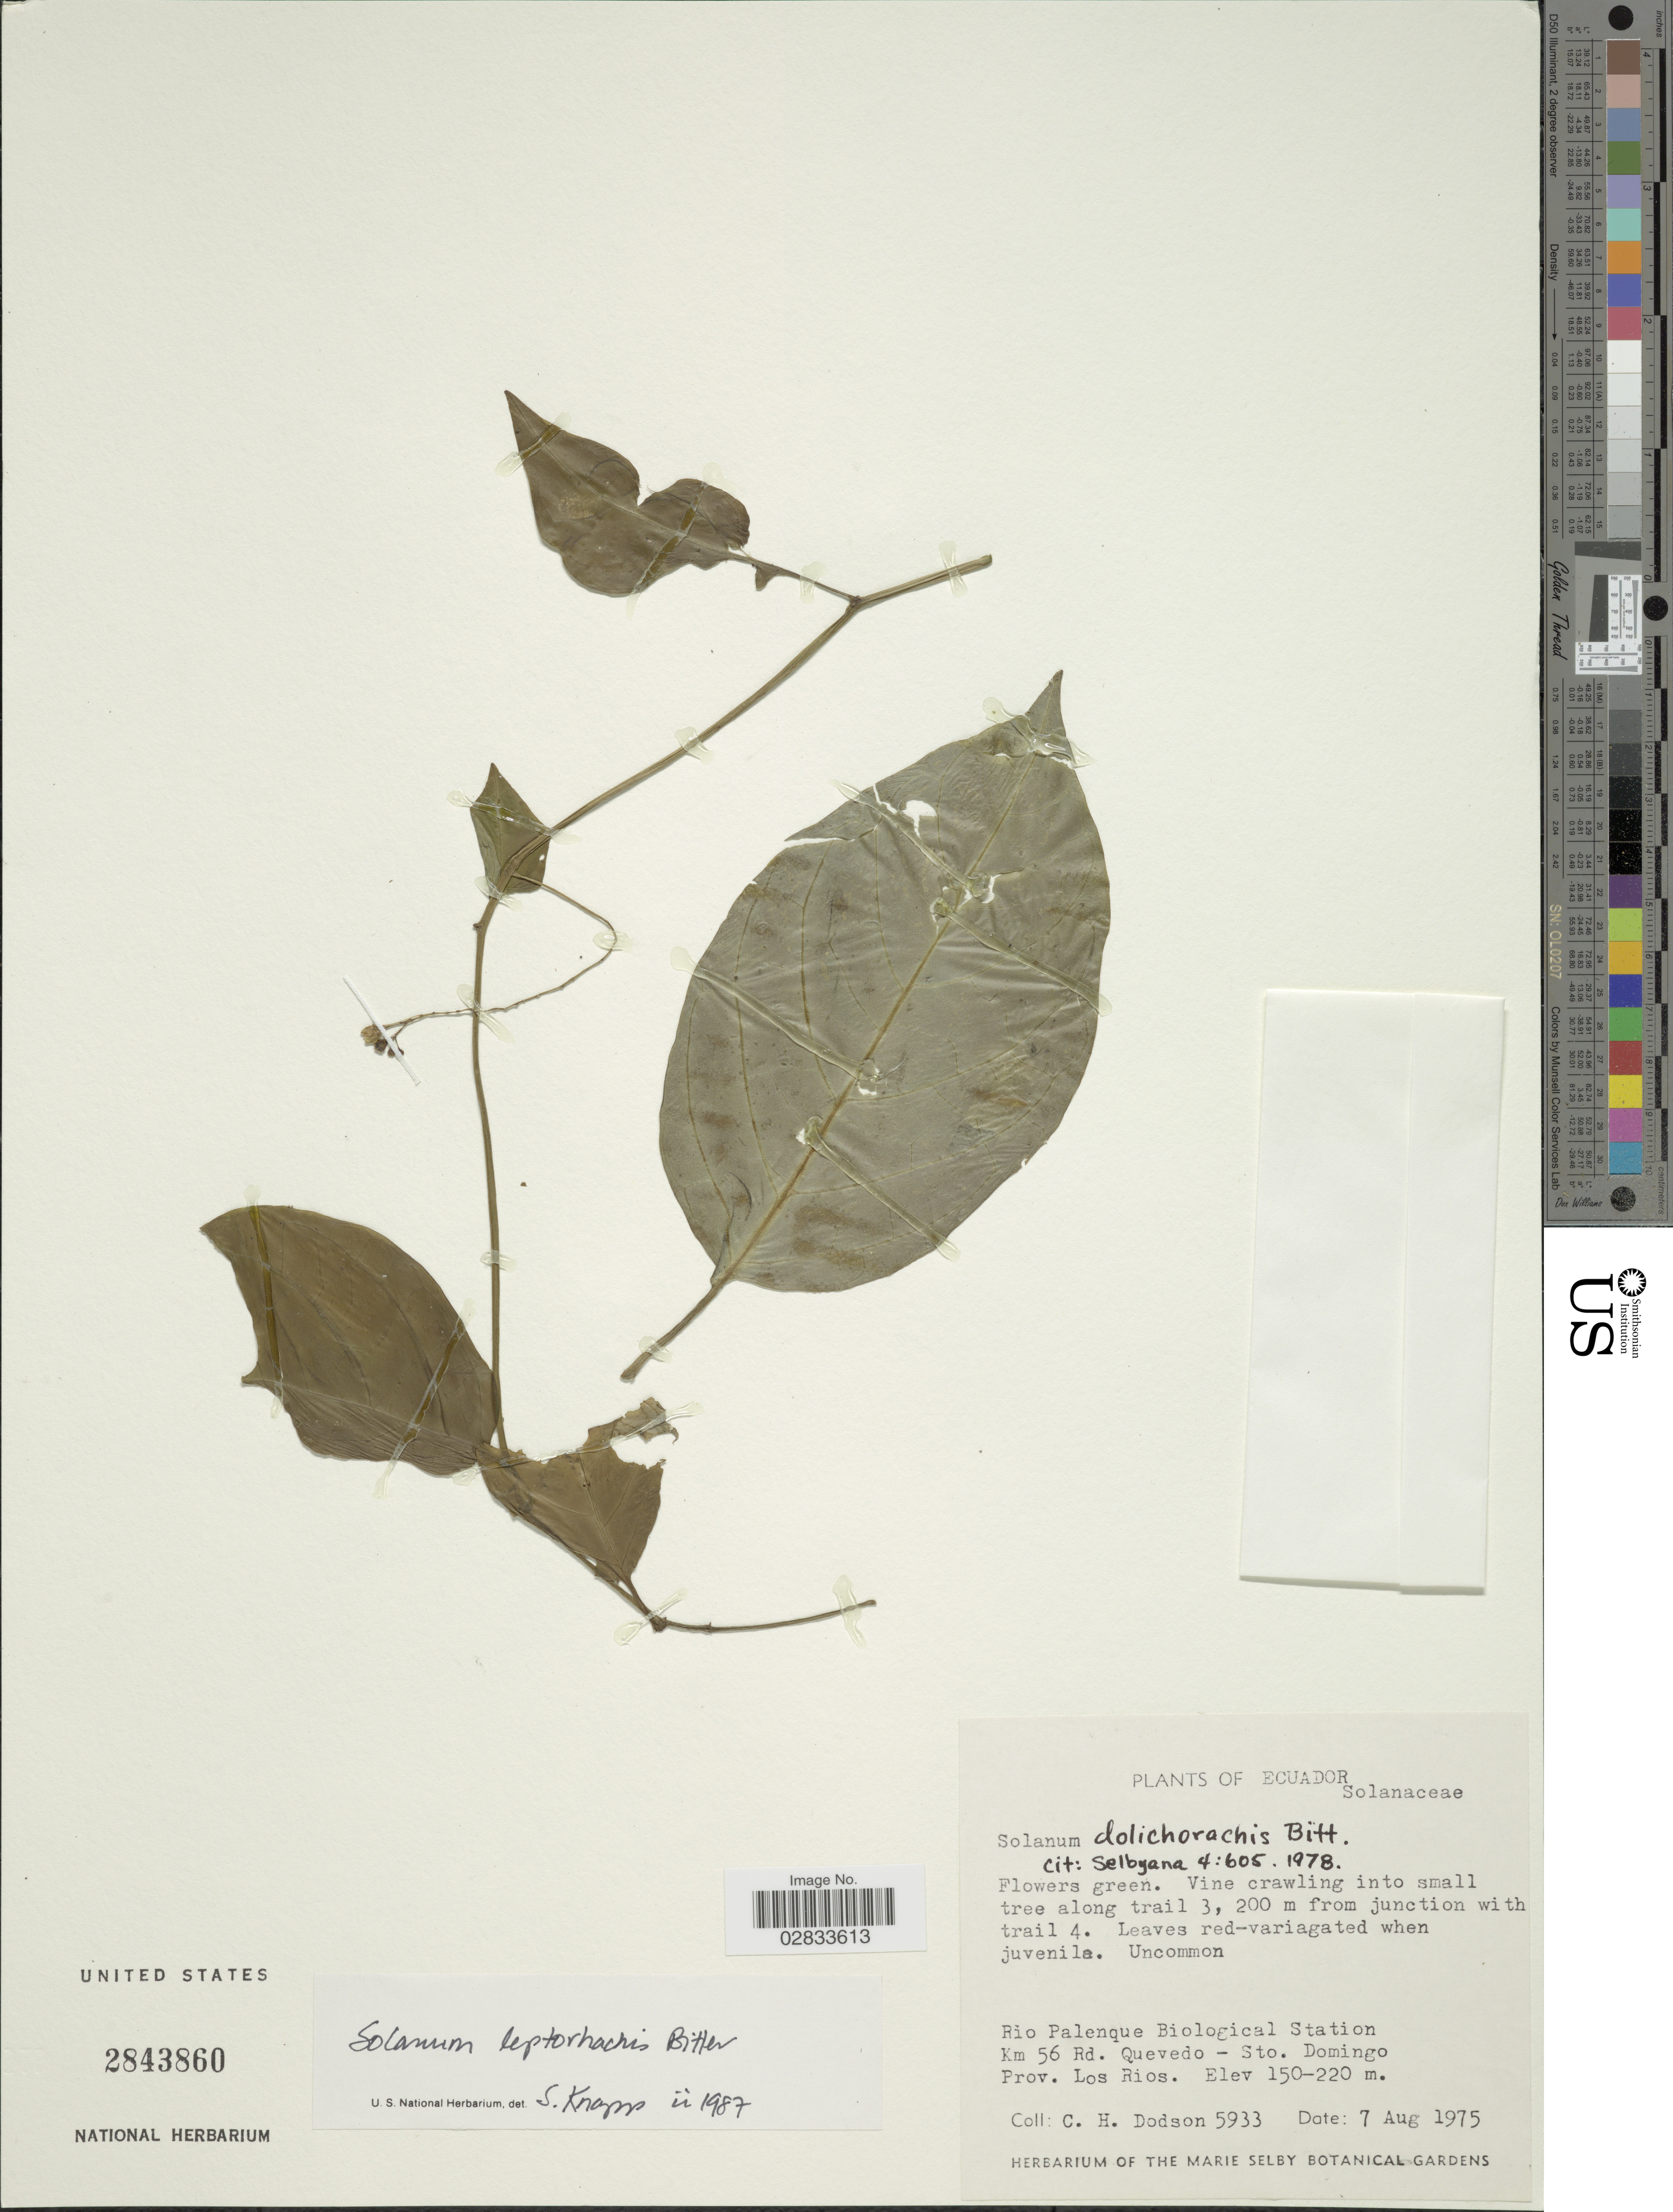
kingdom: Plantae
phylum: Tracheophyta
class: Magnoliopsida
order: Solanales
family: Solanaceae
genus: Solanum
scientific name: Solanum leptorhachis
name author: Bitter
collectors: C. H. Dodson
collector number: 5933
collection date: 1975-08-07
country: Ecuador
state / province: Los Ríos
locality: Vine crawling into small tree along trail 3, 200 m from junction with trail 4. Rio Palenque Biological Station Km 56 Rd. Quevedo - Sto. Domingo.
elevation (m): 150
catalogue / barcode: US 2843860